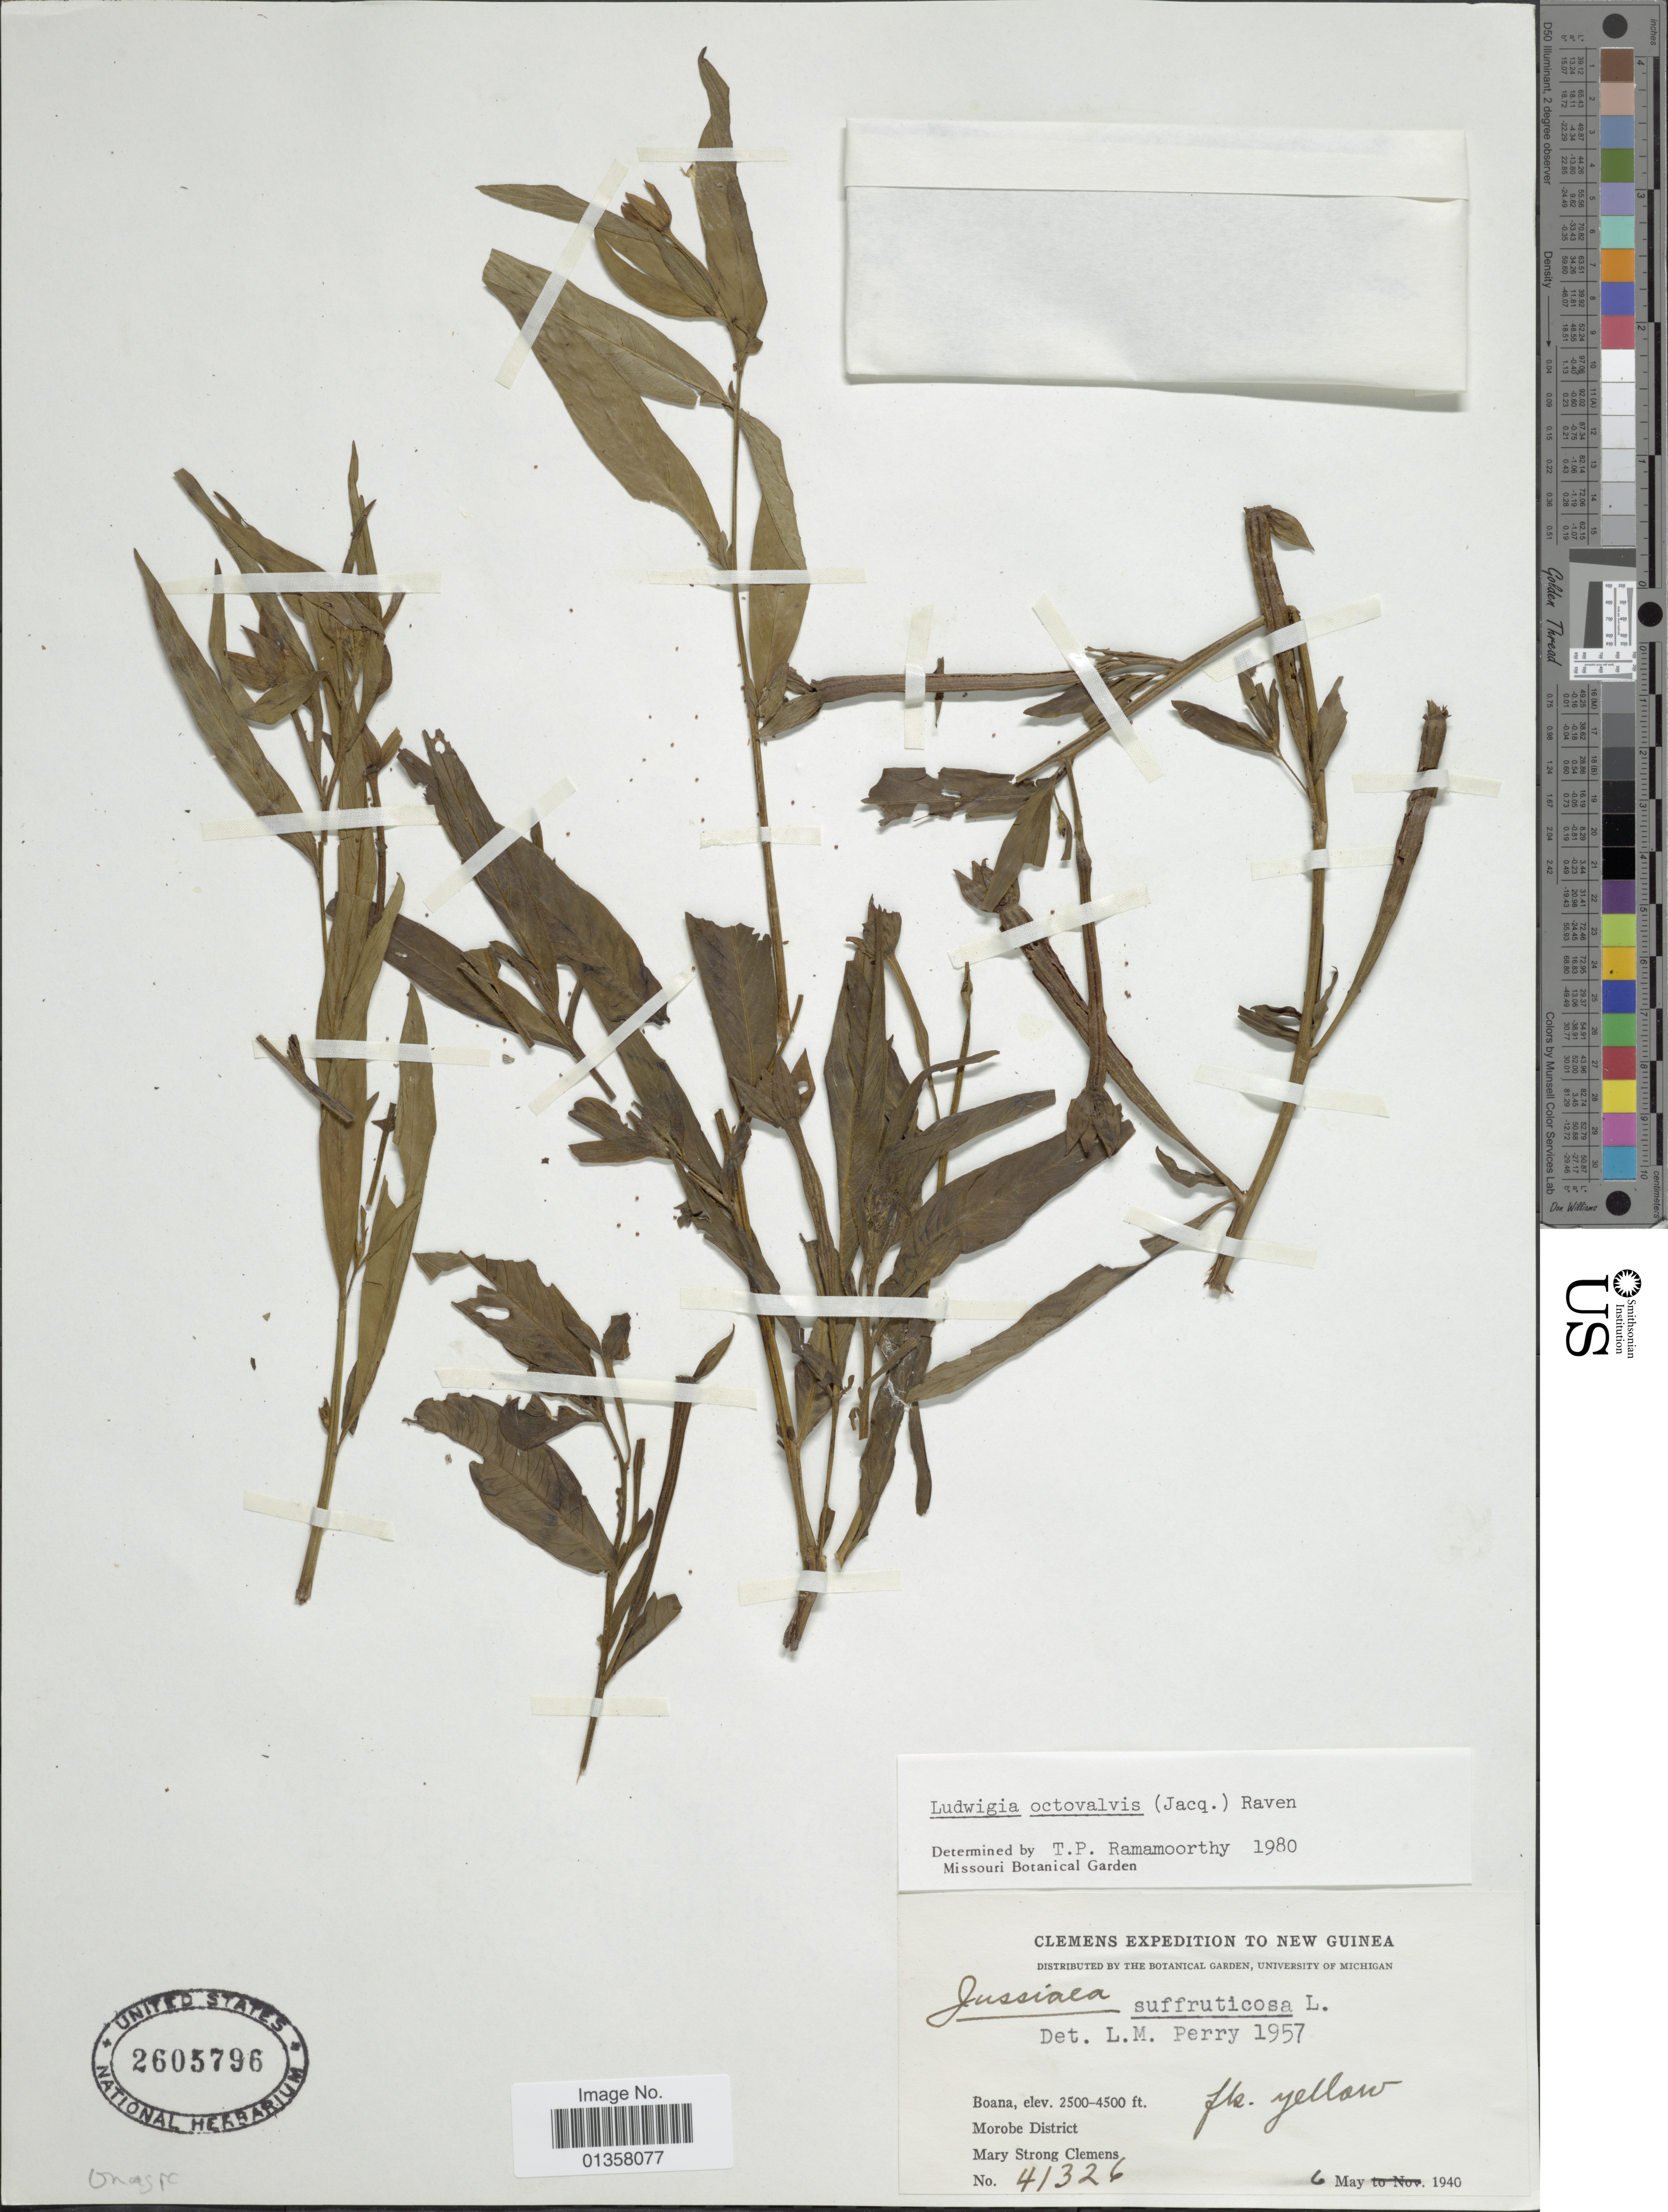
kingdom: Plantae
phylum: Tracheophyta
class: Magnoliopsida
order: Myrtales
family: Onagraceae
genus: Ludwigia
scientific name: Ludwigia octovalvis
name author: (Jacq.) P.H. Raven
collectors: M. S. Clemens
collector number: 41326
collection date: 1940-05-06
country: Papua New Guinea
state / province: Morobe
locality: Boana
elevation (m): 762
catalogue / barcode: US 2605796